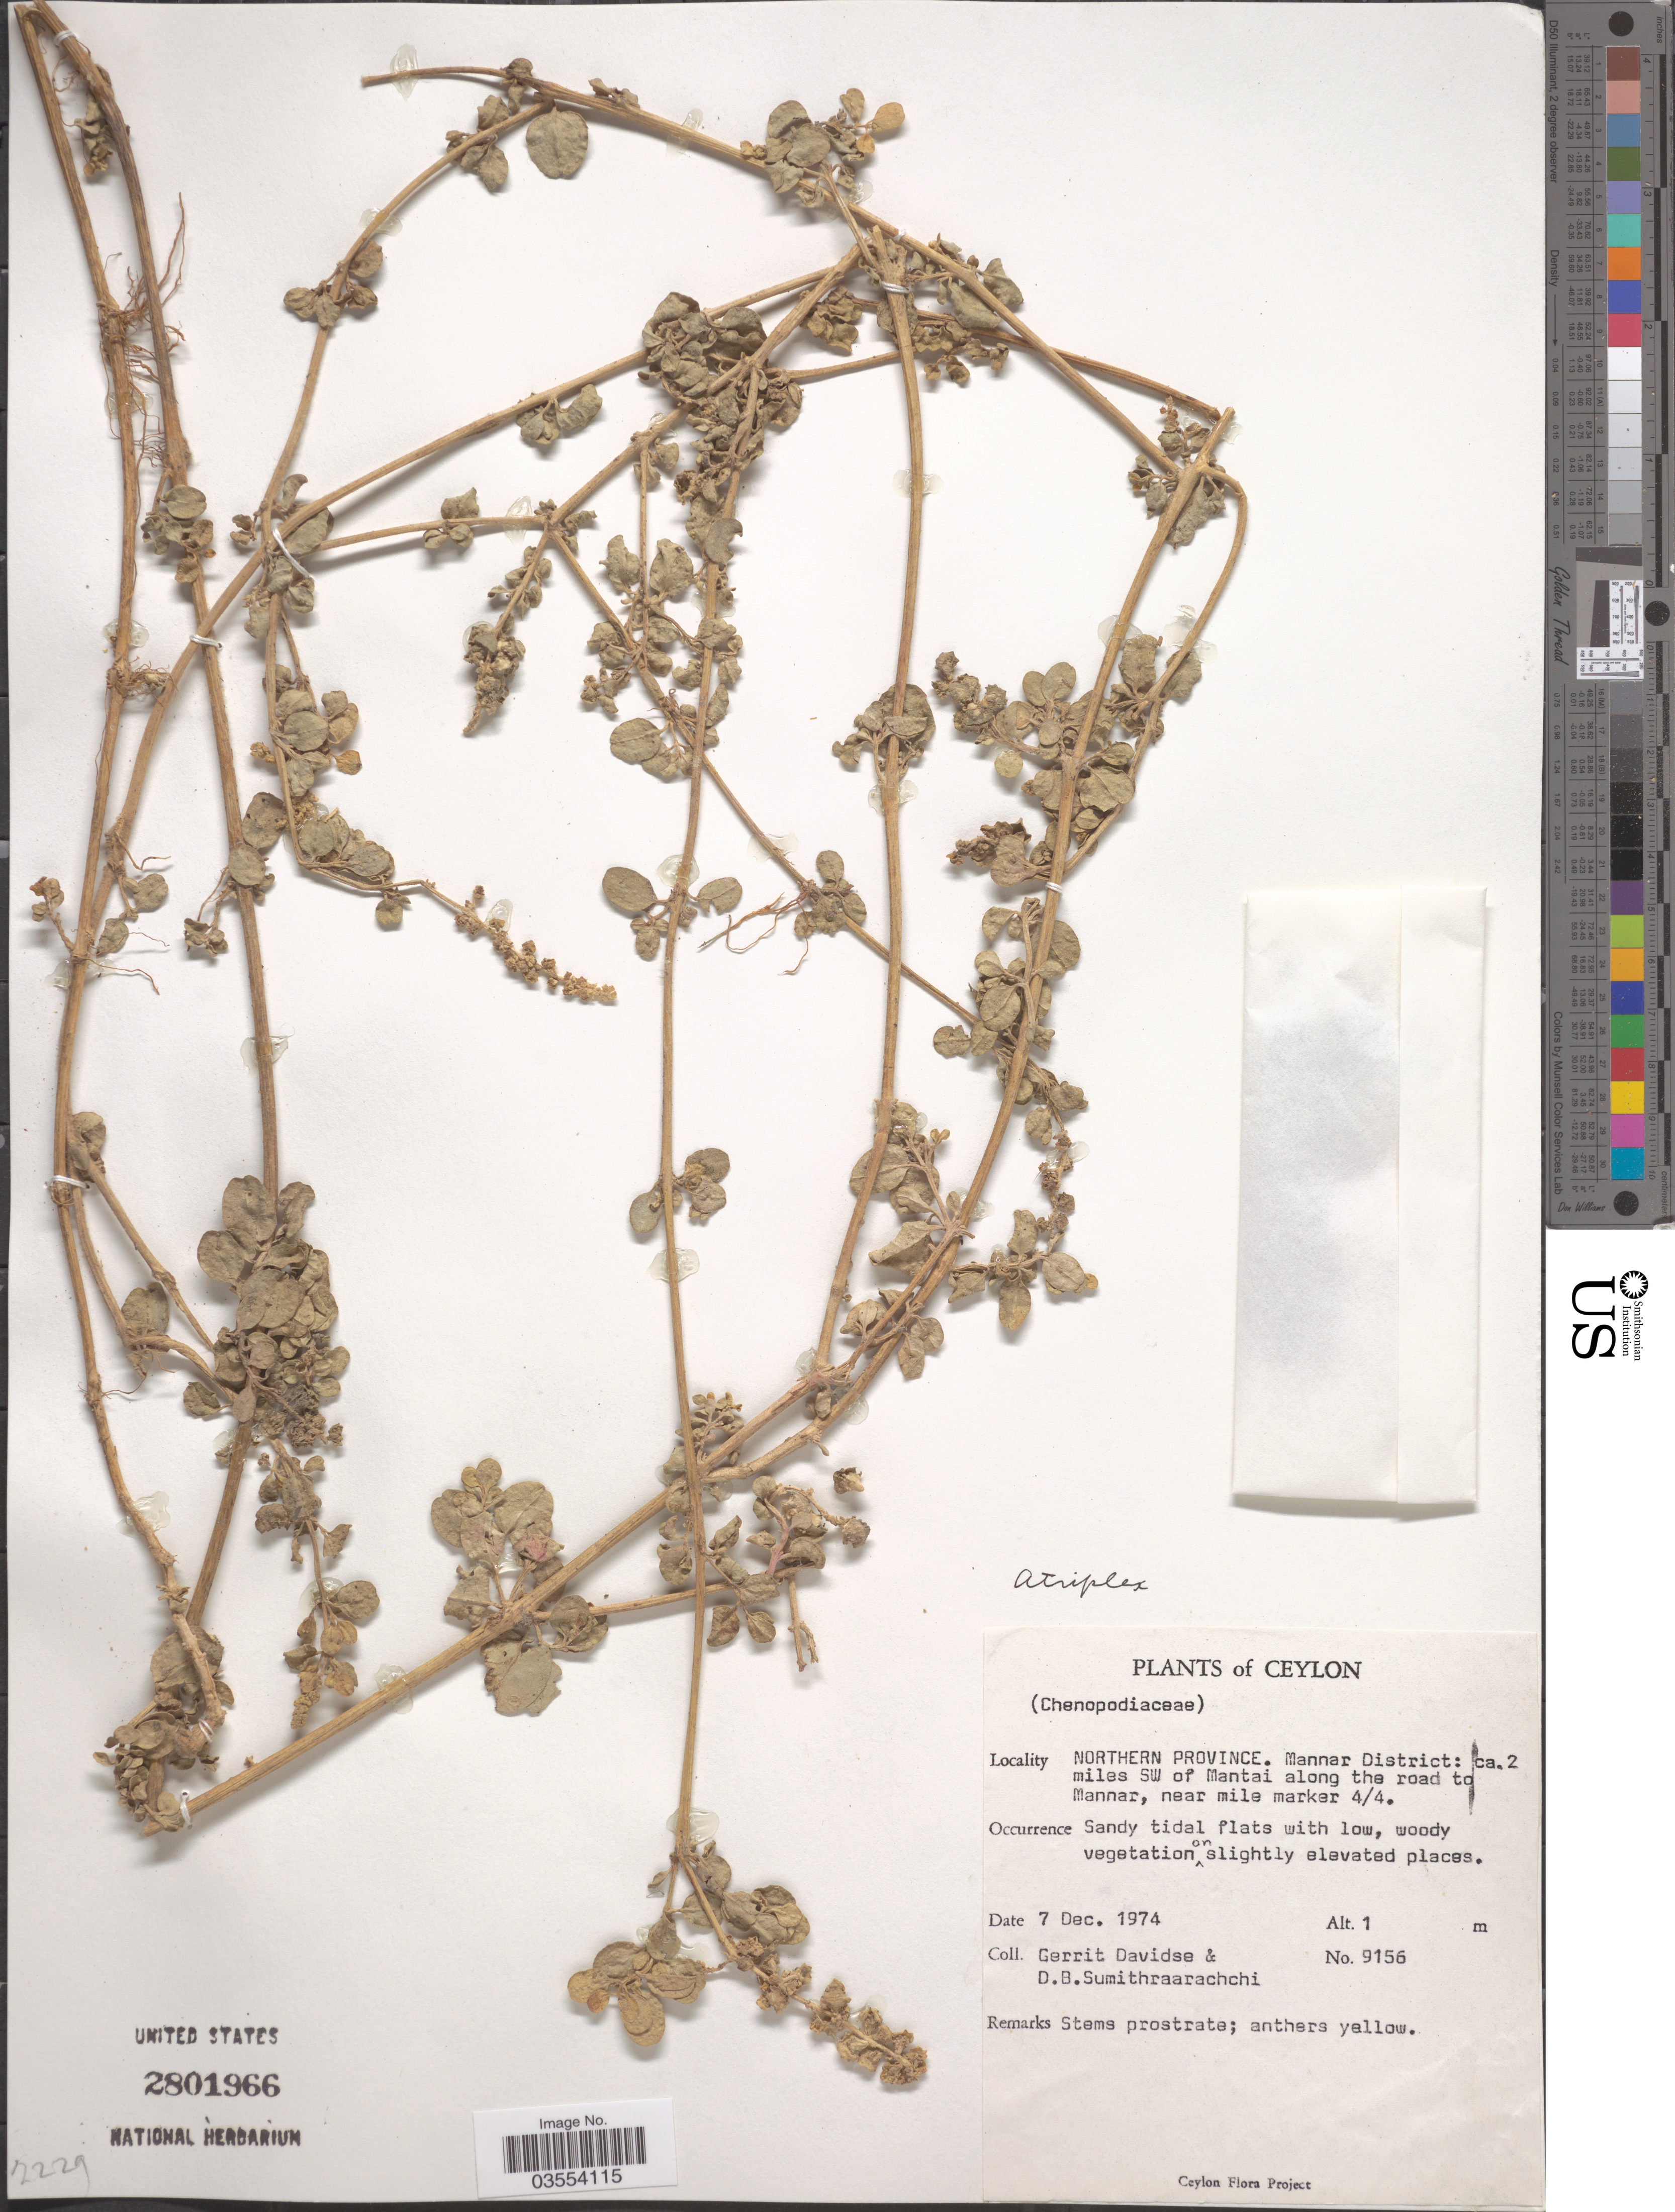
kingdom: Plantae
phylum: Tracheophyta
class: Magnoliopsida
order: Caryophyllales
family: Amaranthaceae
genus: Atriplex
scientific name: Atriplex sp.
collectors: G. Davidse & D. B. Sumithraarachchi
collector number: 9156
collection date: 1974-12-07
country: Sri Lanka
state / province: Northern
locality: Ceylon. Mannar District: ca. 2 miles SW of Mantai along the road to Mannar, near mile marker 4/4.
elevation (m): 1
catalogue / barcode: US 2801966